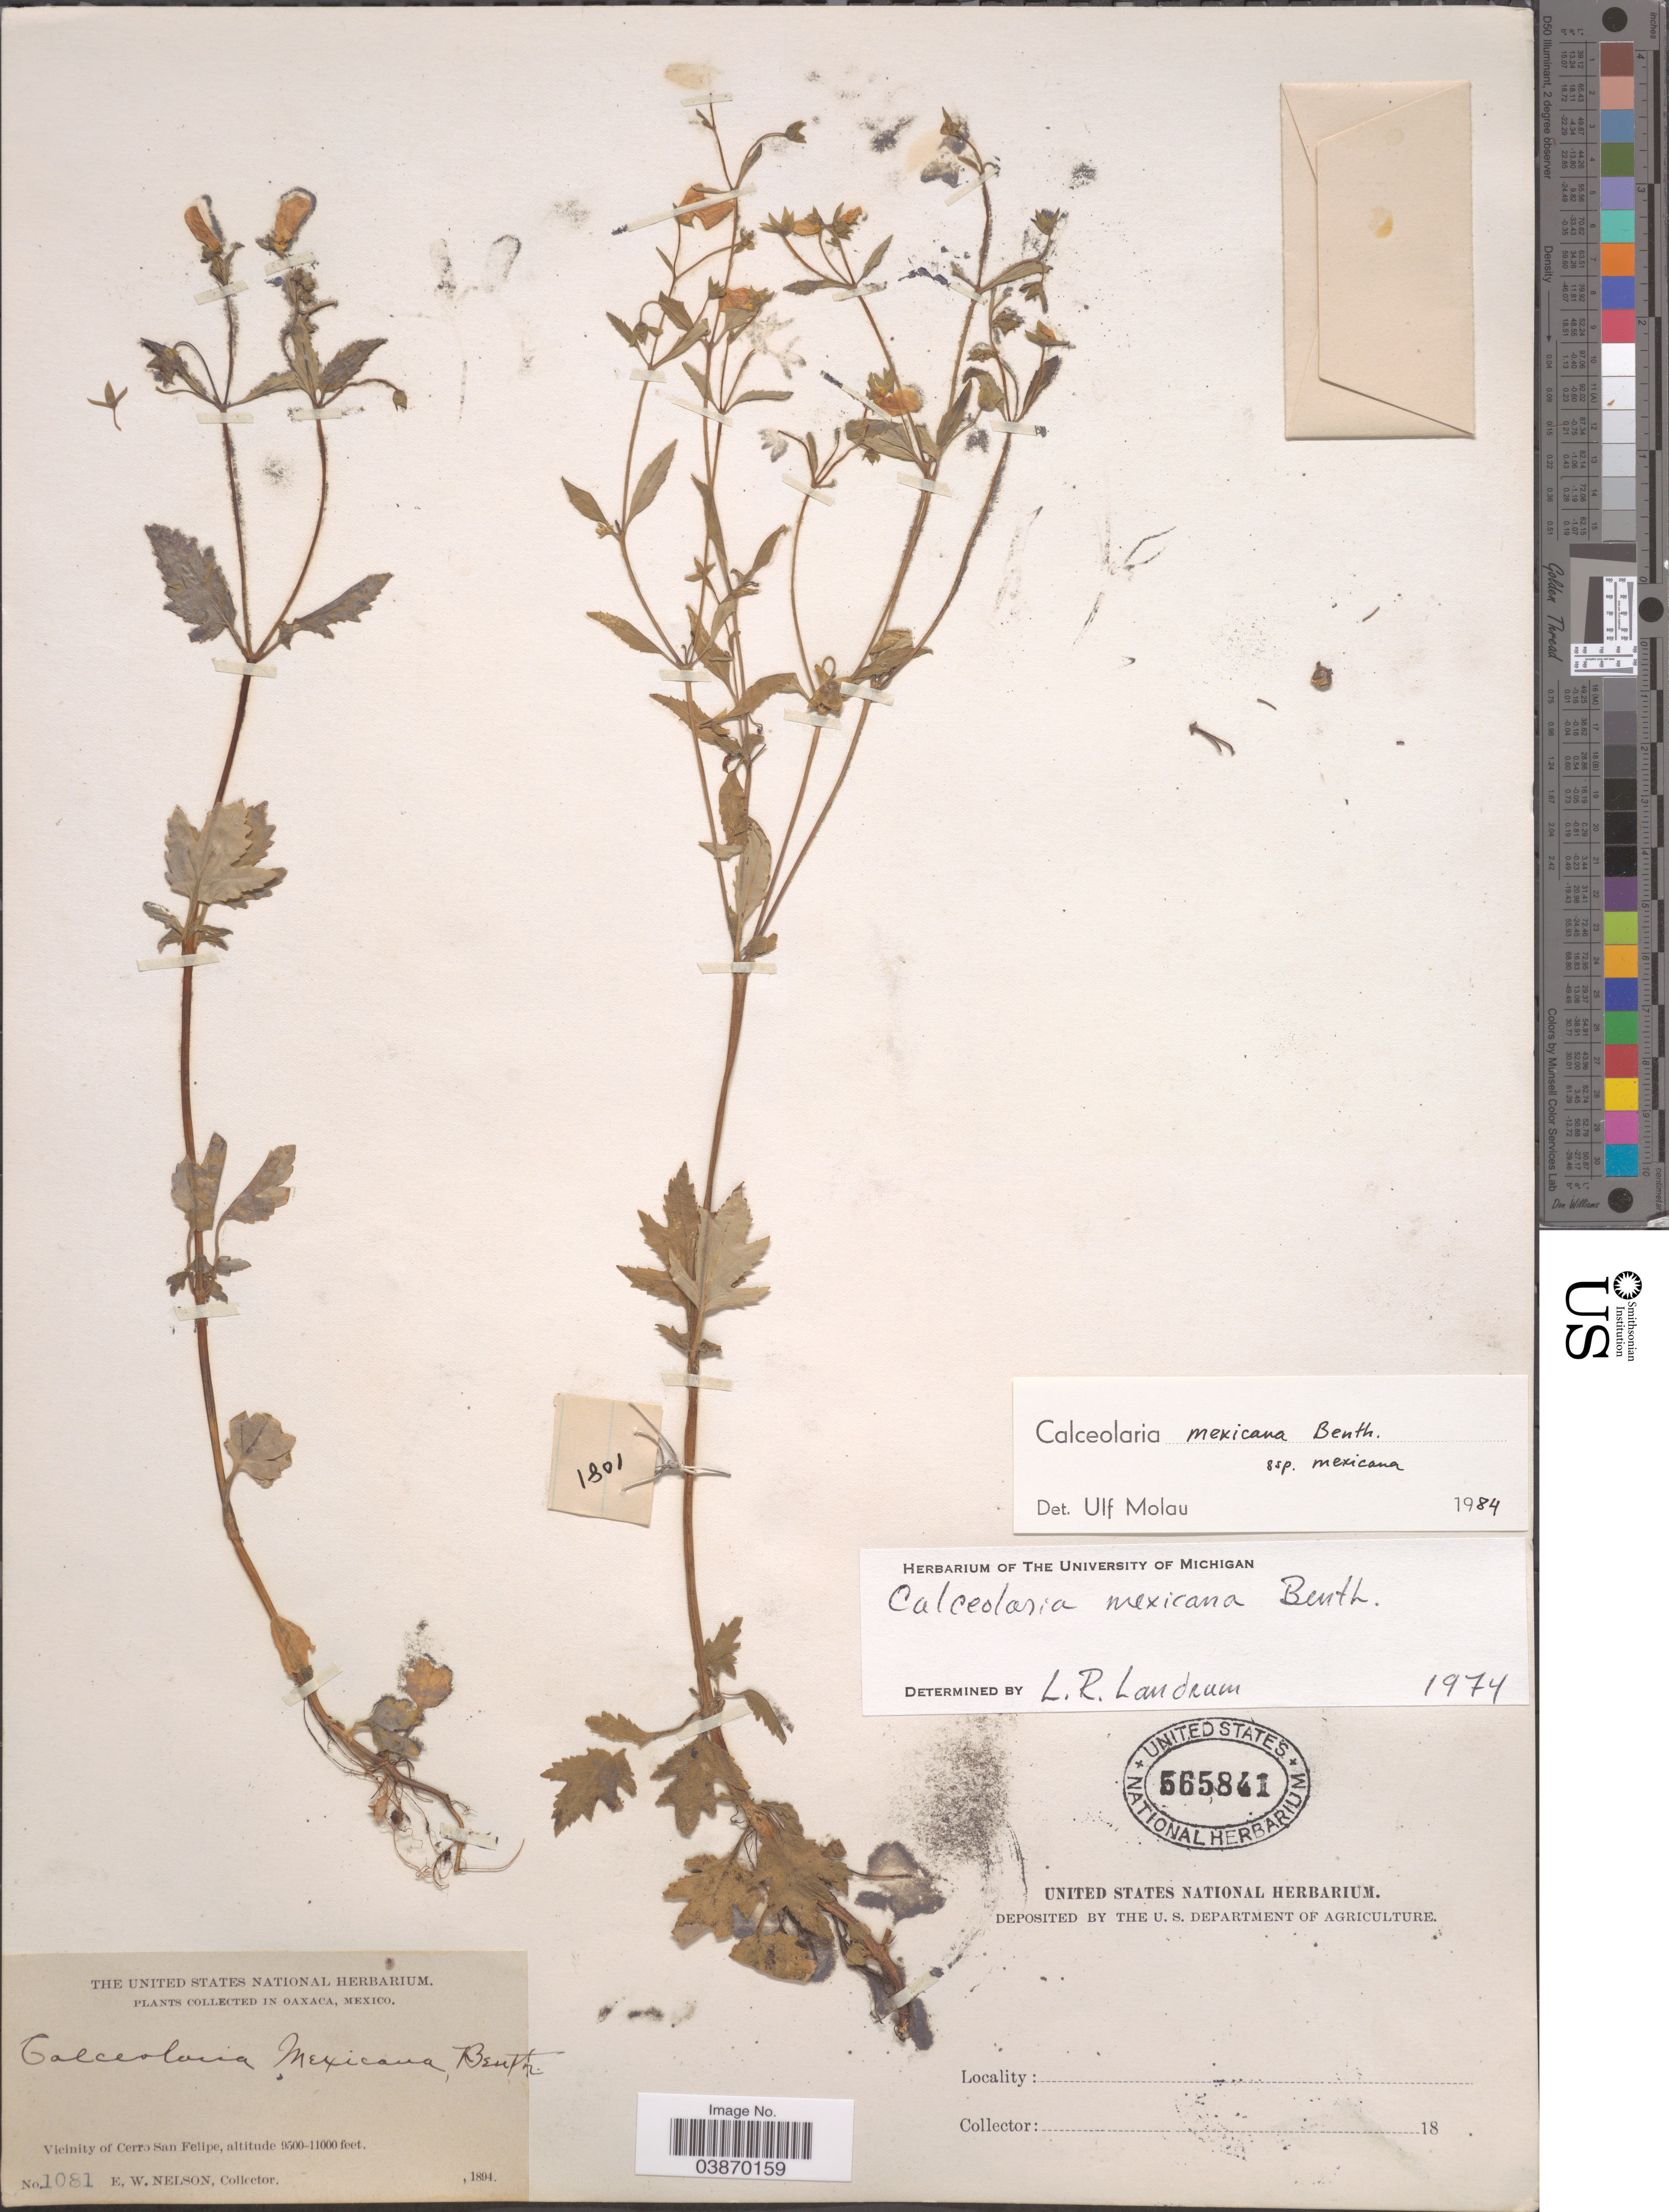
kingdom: Plantae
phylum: Tracheophyta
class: Magnoliopsida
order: Lamiales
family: Calceolariaceae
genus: Calceolaria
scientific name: Calceolaria mexicana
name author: Benth.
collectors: E. W. Nelson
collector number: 1081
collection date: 1894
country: Mexico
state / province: Oaxaca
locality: Vicinity of Cerro San Felipe.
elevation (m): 2896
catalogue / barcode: US 565841